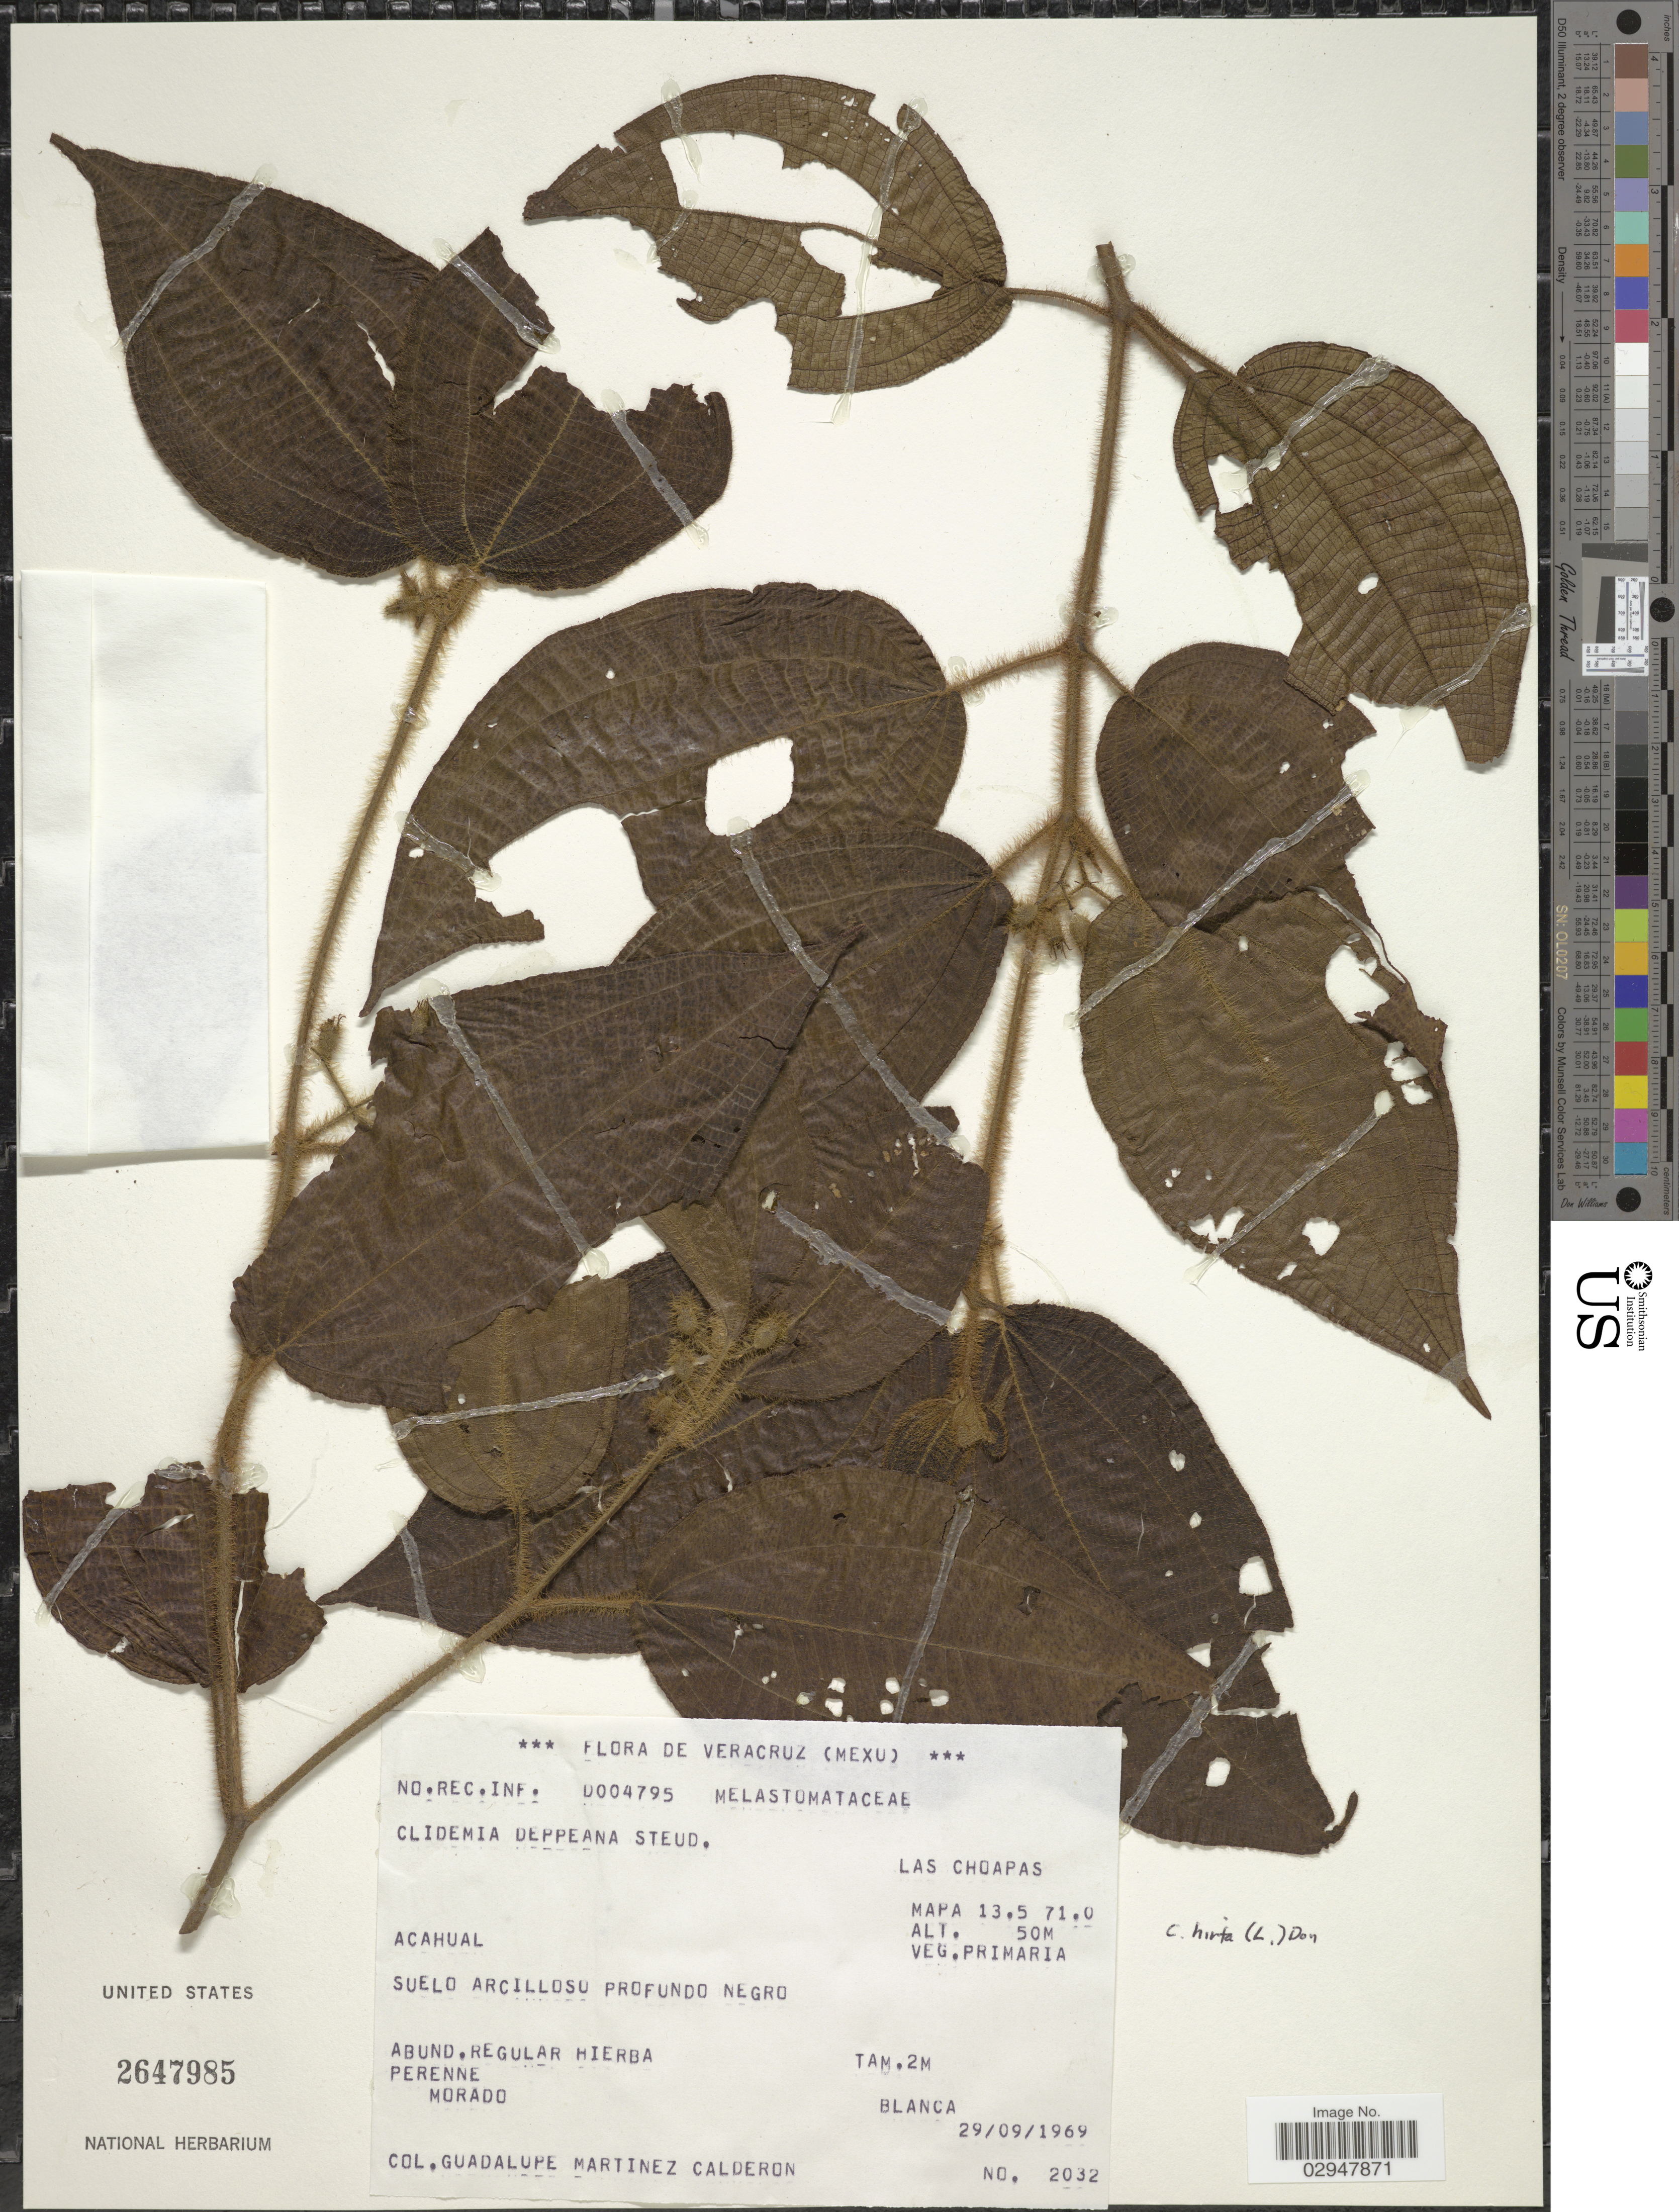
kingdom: Plantae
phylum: Tracheophyta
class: Magnoliopsida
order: Myrtales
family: Melastomataceae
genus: Miconia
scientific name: Miconia hirta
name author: Cogn.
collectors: G. Martinez C.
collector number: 2032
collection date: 1969-09-29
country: Mexico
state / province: Veracruz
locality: Las Choapas.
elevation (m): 50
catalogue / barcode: US 2647985